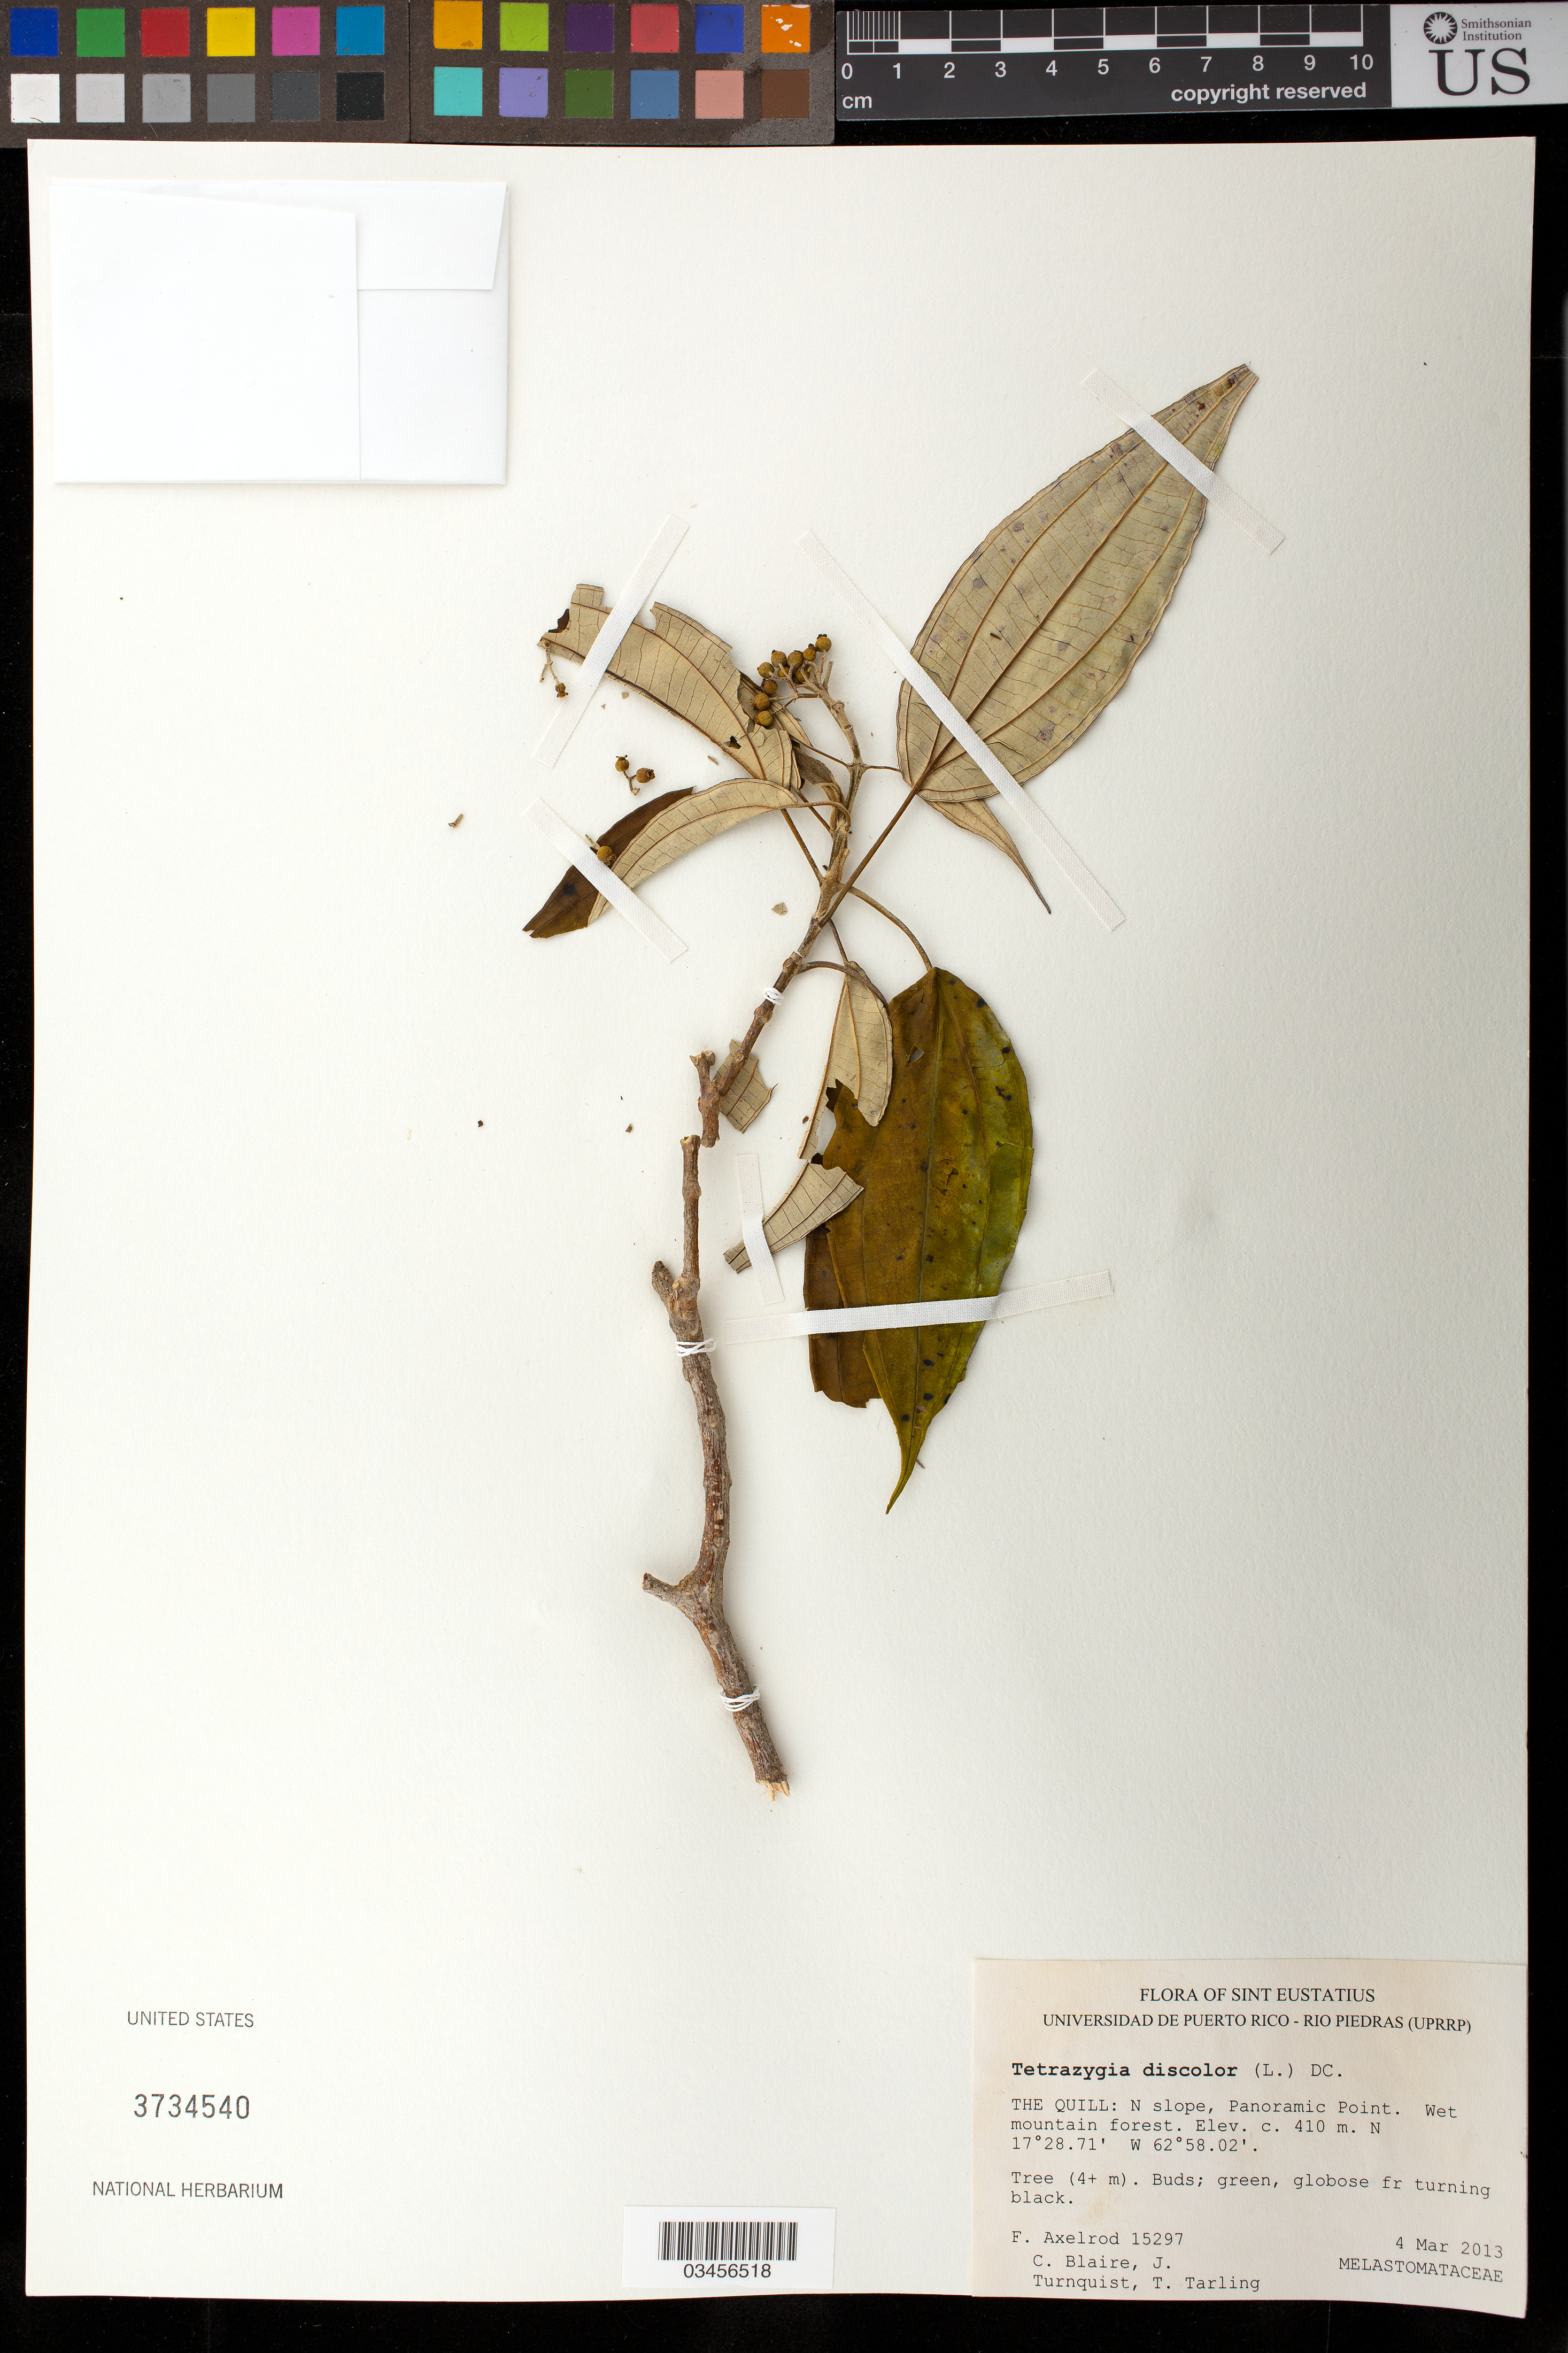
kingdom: Plantae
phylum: Tracheophyta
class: Magnoliopsida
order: Myrtales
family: Melastomataceae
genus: Tetrazygia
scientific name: Tetrazygia discolor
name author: (L.) DC.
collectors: F. S. Axelrod, C. Blaire, J. Turnquist & T. Tarling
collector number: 15297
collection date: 2013-03-04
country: Netherlands Antilles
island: Sint Eustatius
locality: The Quill: N slope, Panoramic Point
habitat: Wet mountain forest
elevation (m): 410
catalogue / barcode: US 3734540